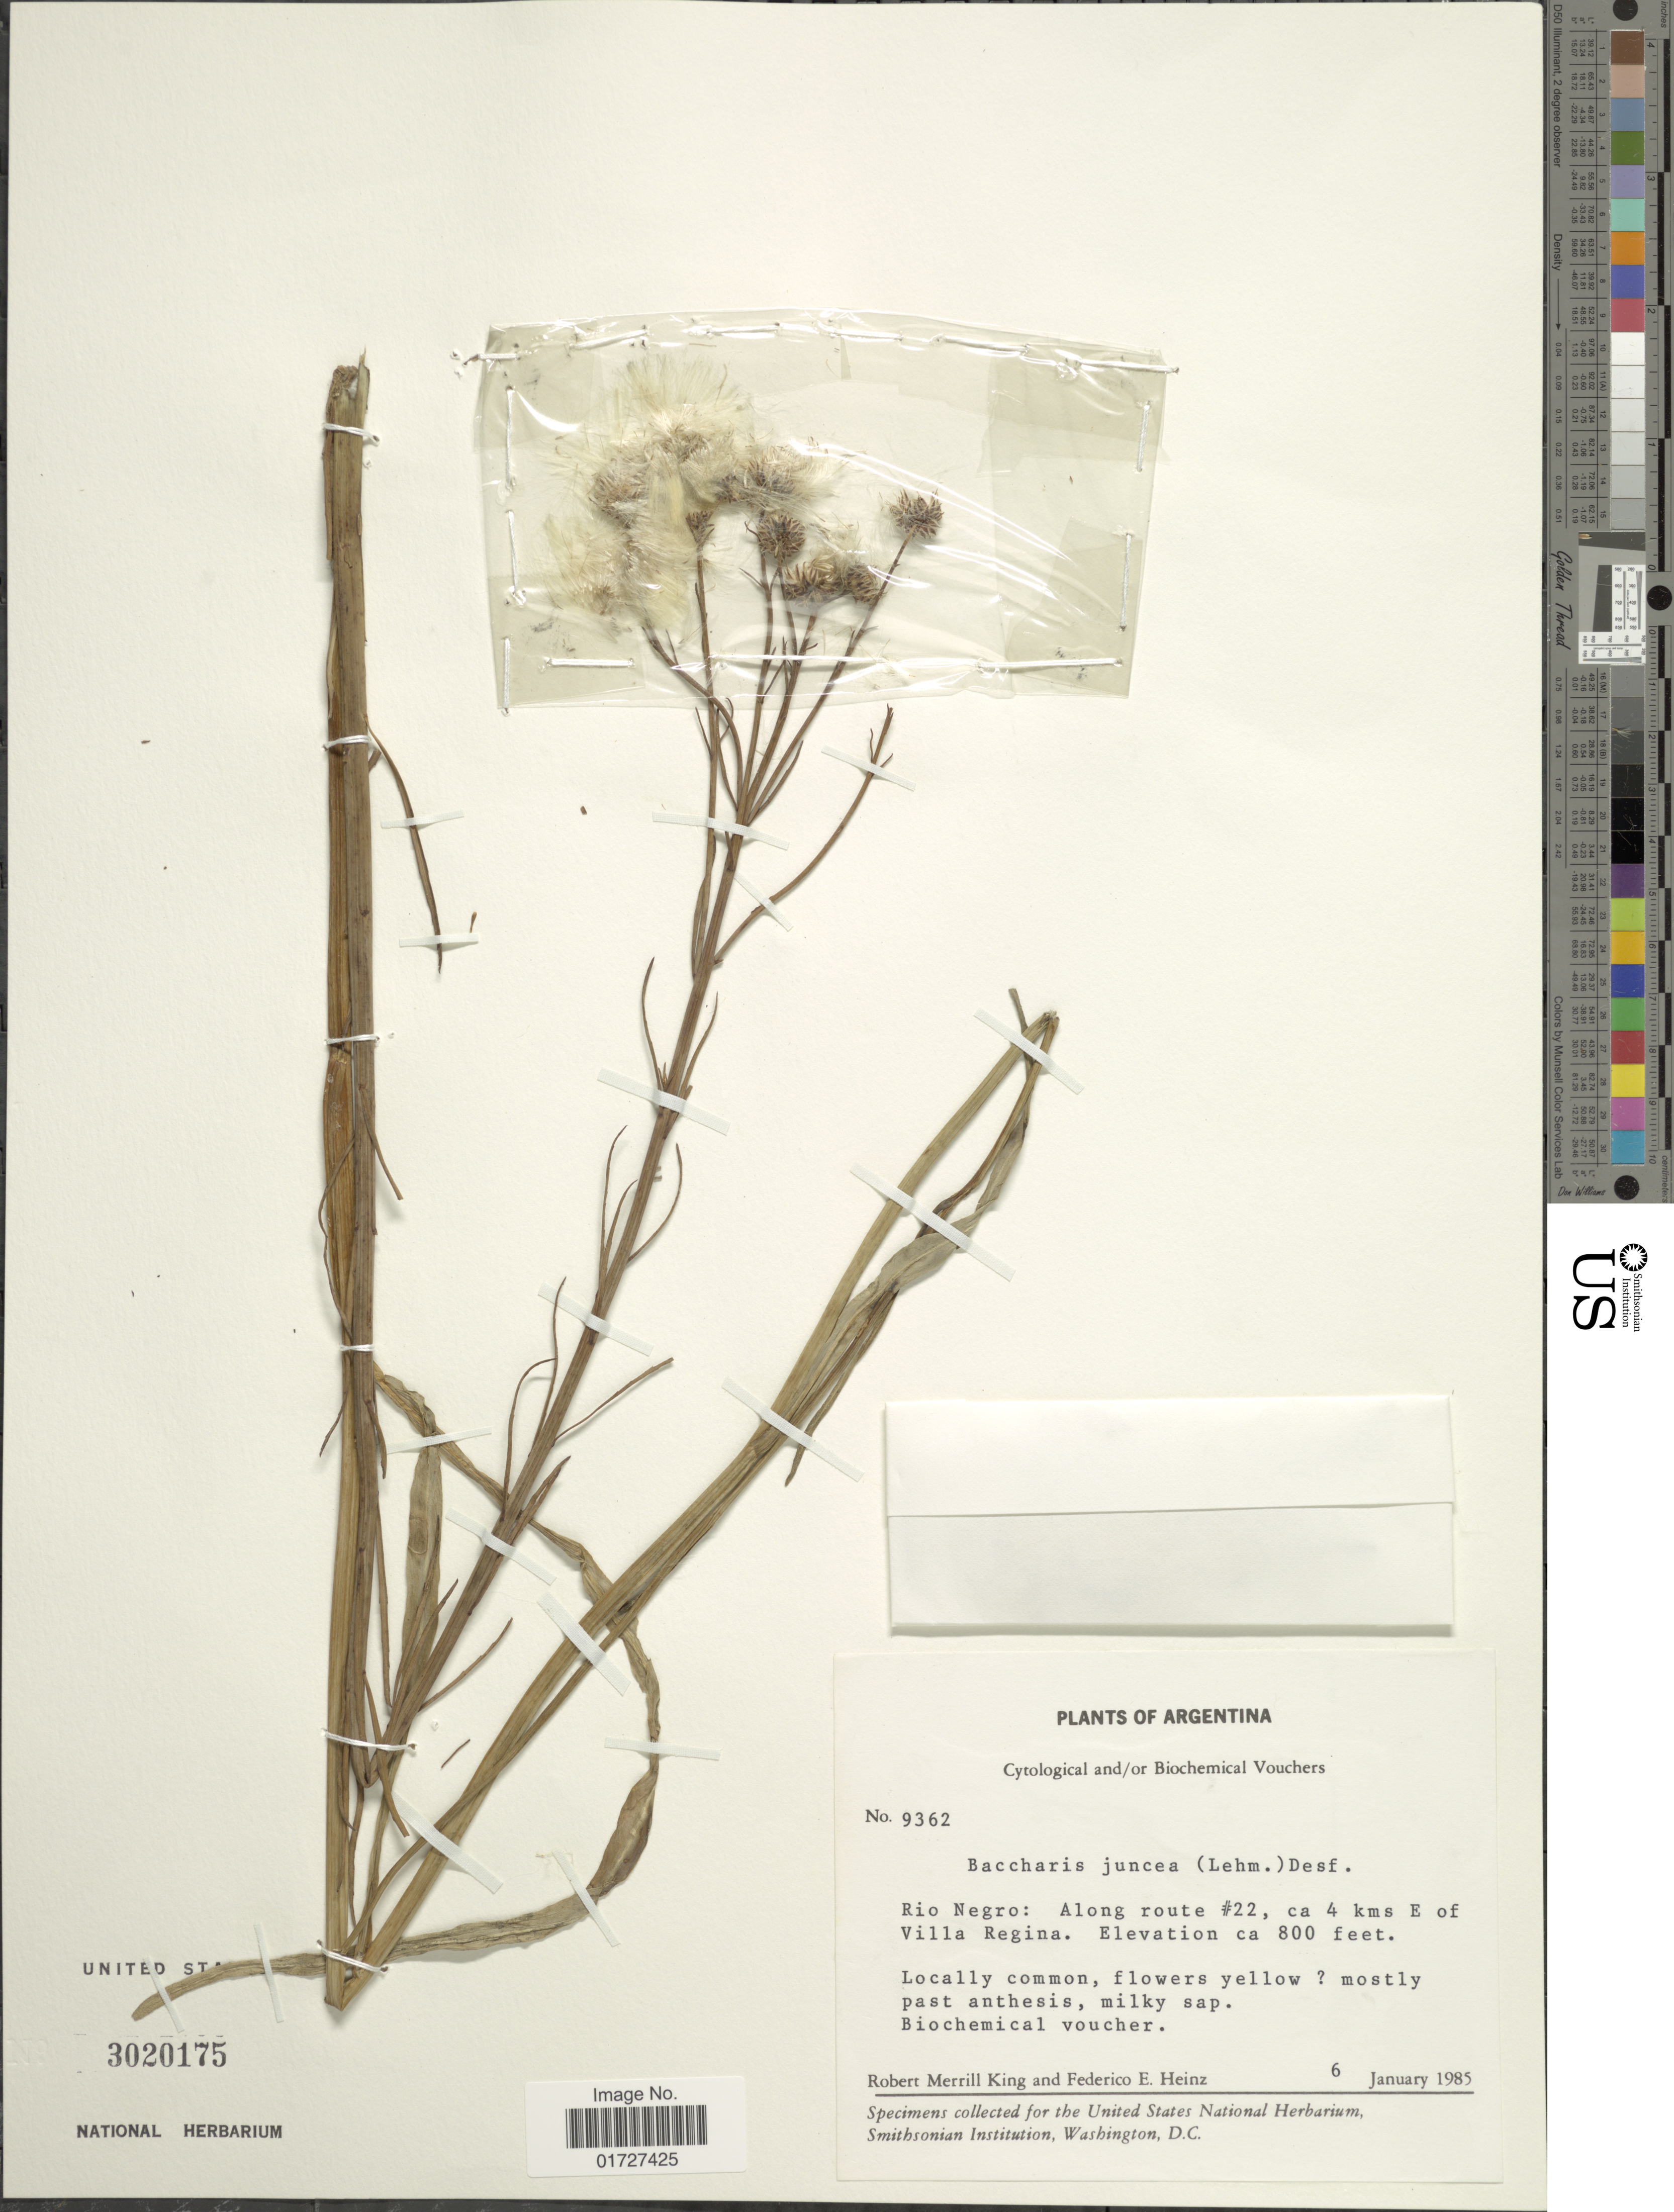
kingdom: Plantae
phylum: Tracheophyta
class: Magnoliopsida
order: Asterales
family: Asteraceae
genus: Baccharis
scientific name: Baccharis juncea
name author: (Lehm.) Desf.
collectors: R. M. King & F. Heinz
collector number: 9362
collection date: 1985-01-06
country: Argentina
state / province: Rio Negro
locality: Along route #22, ca 4 kms E of Villa Regina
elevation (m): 244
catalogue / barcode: US 3020175